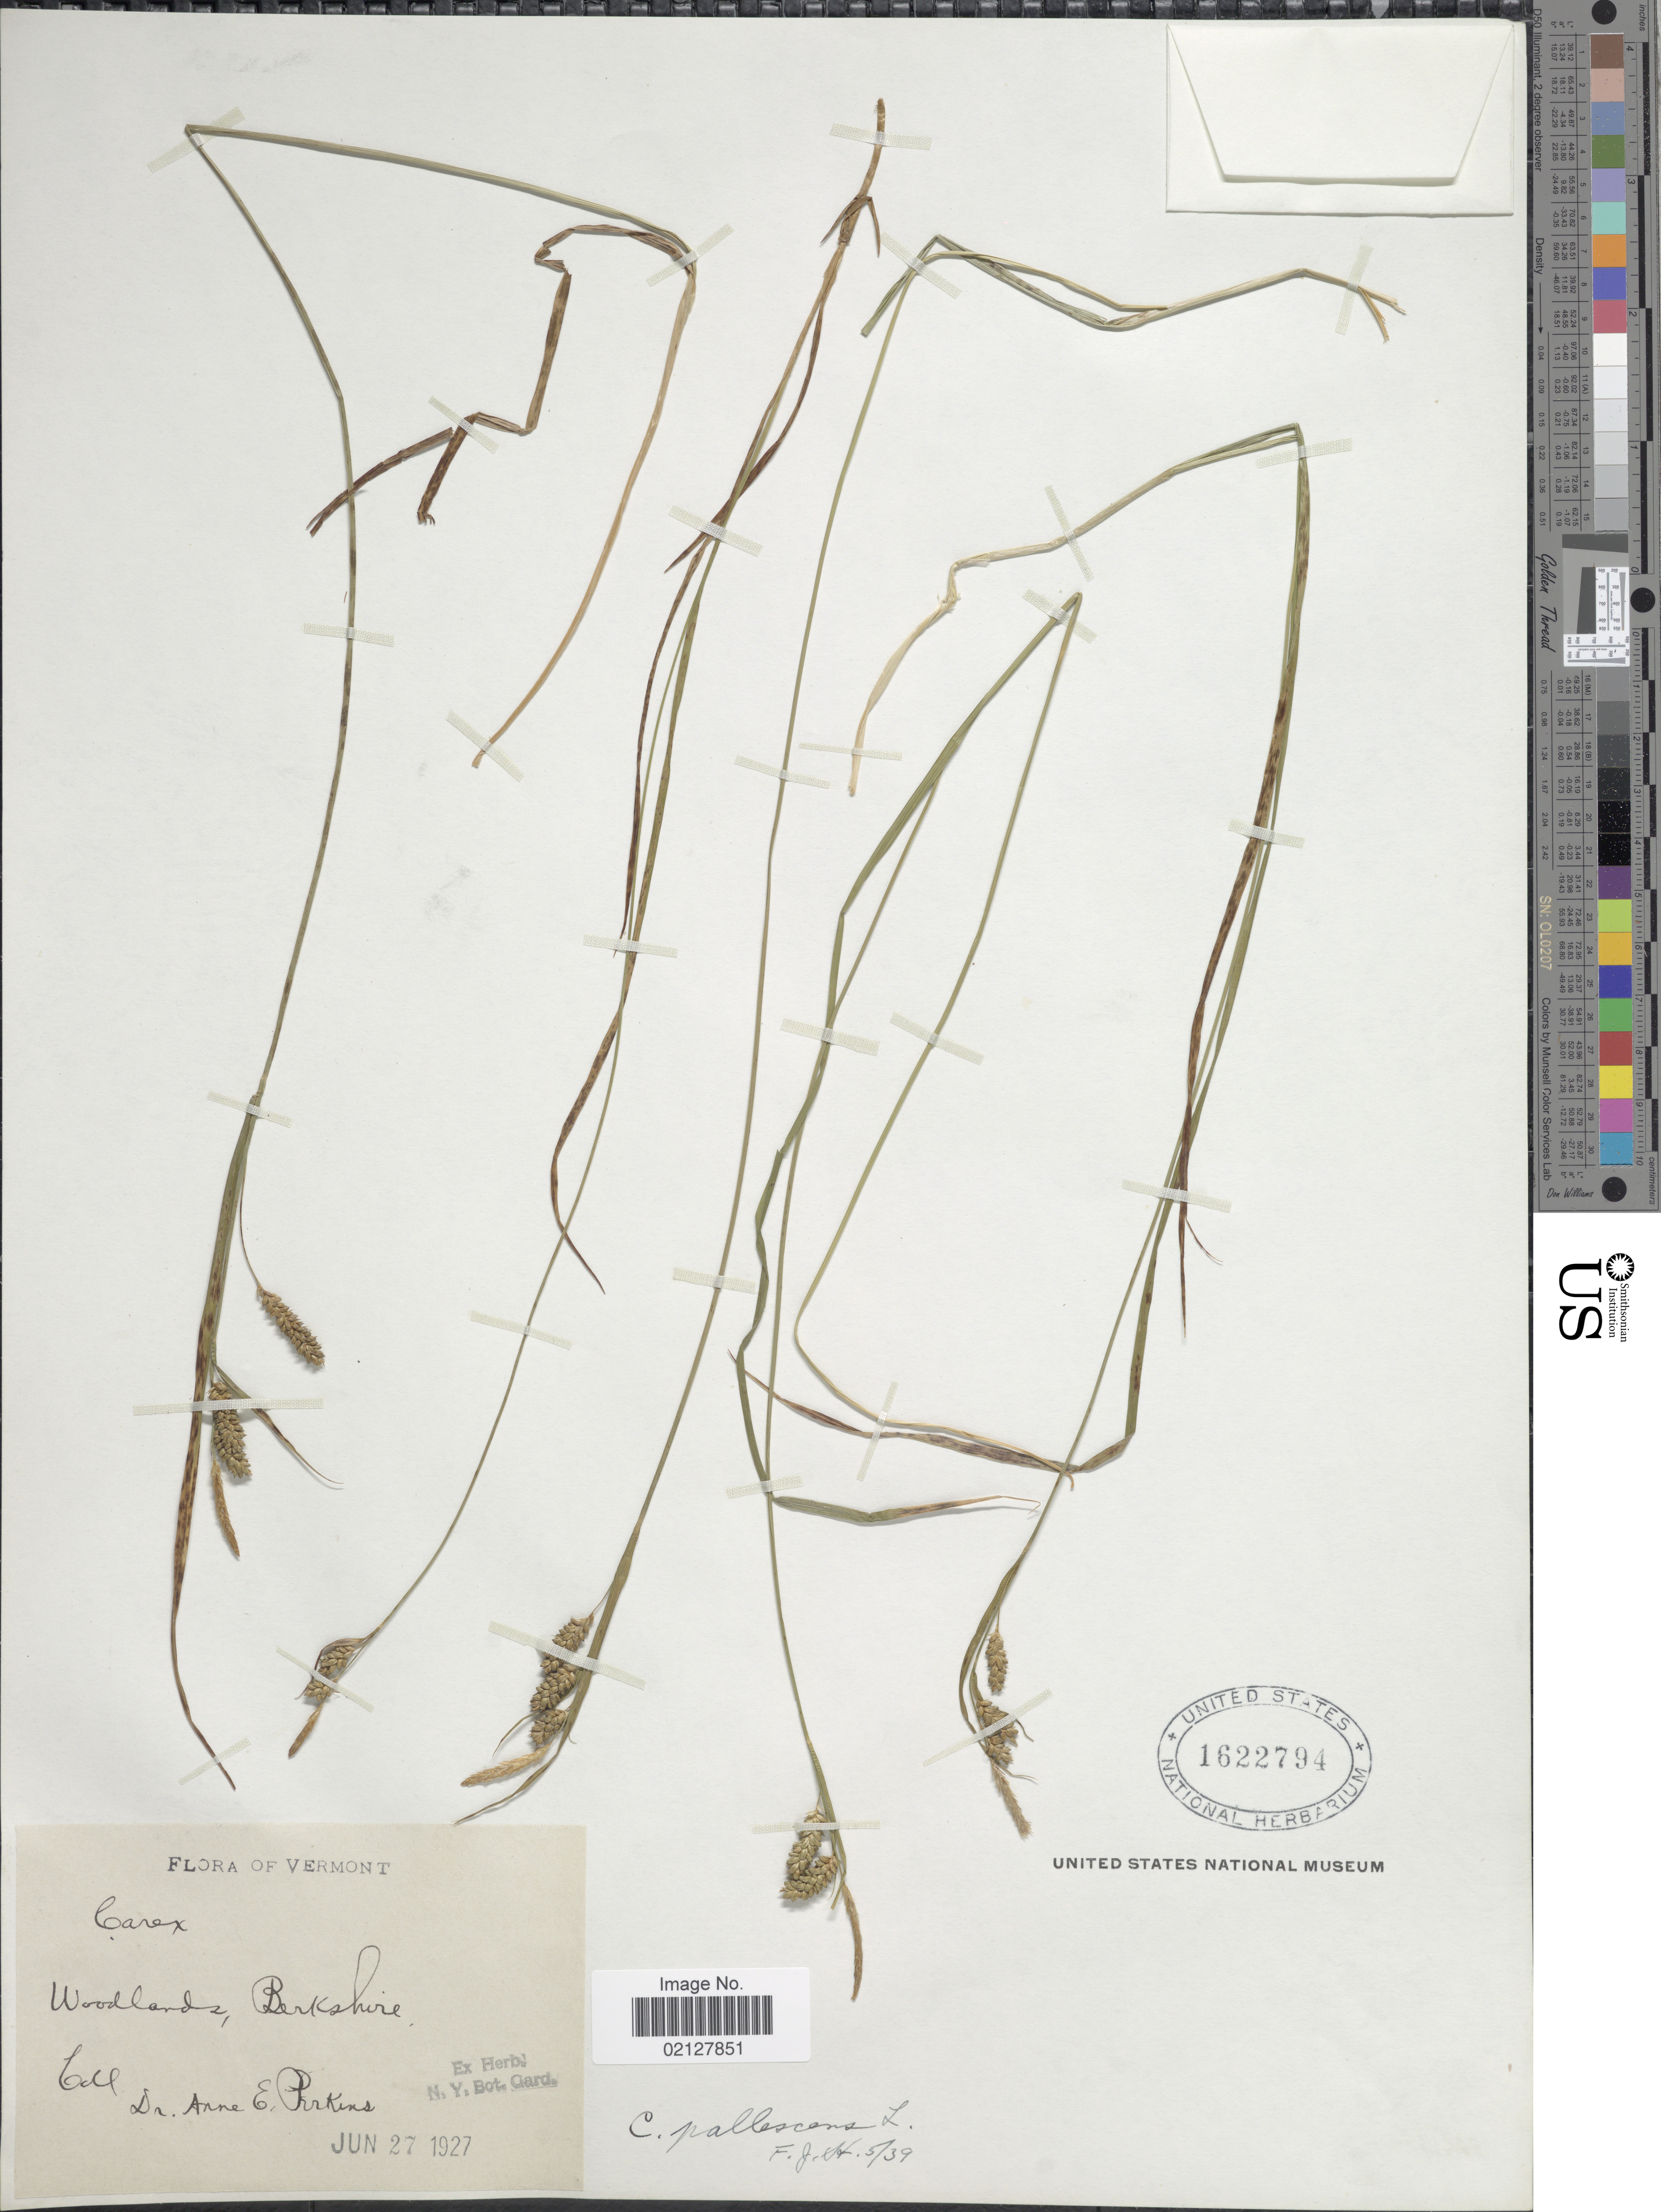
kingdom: Plantae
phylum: Tracheophyta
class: Liliopsida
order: Poales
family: Cyperaceae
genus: Carex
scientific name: Carex pallescens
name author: L.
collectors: A. E. Perkins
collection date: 1927-06-27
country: United States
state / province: Vermont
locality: Woodlands, Berkshire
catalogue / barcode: US 1622794